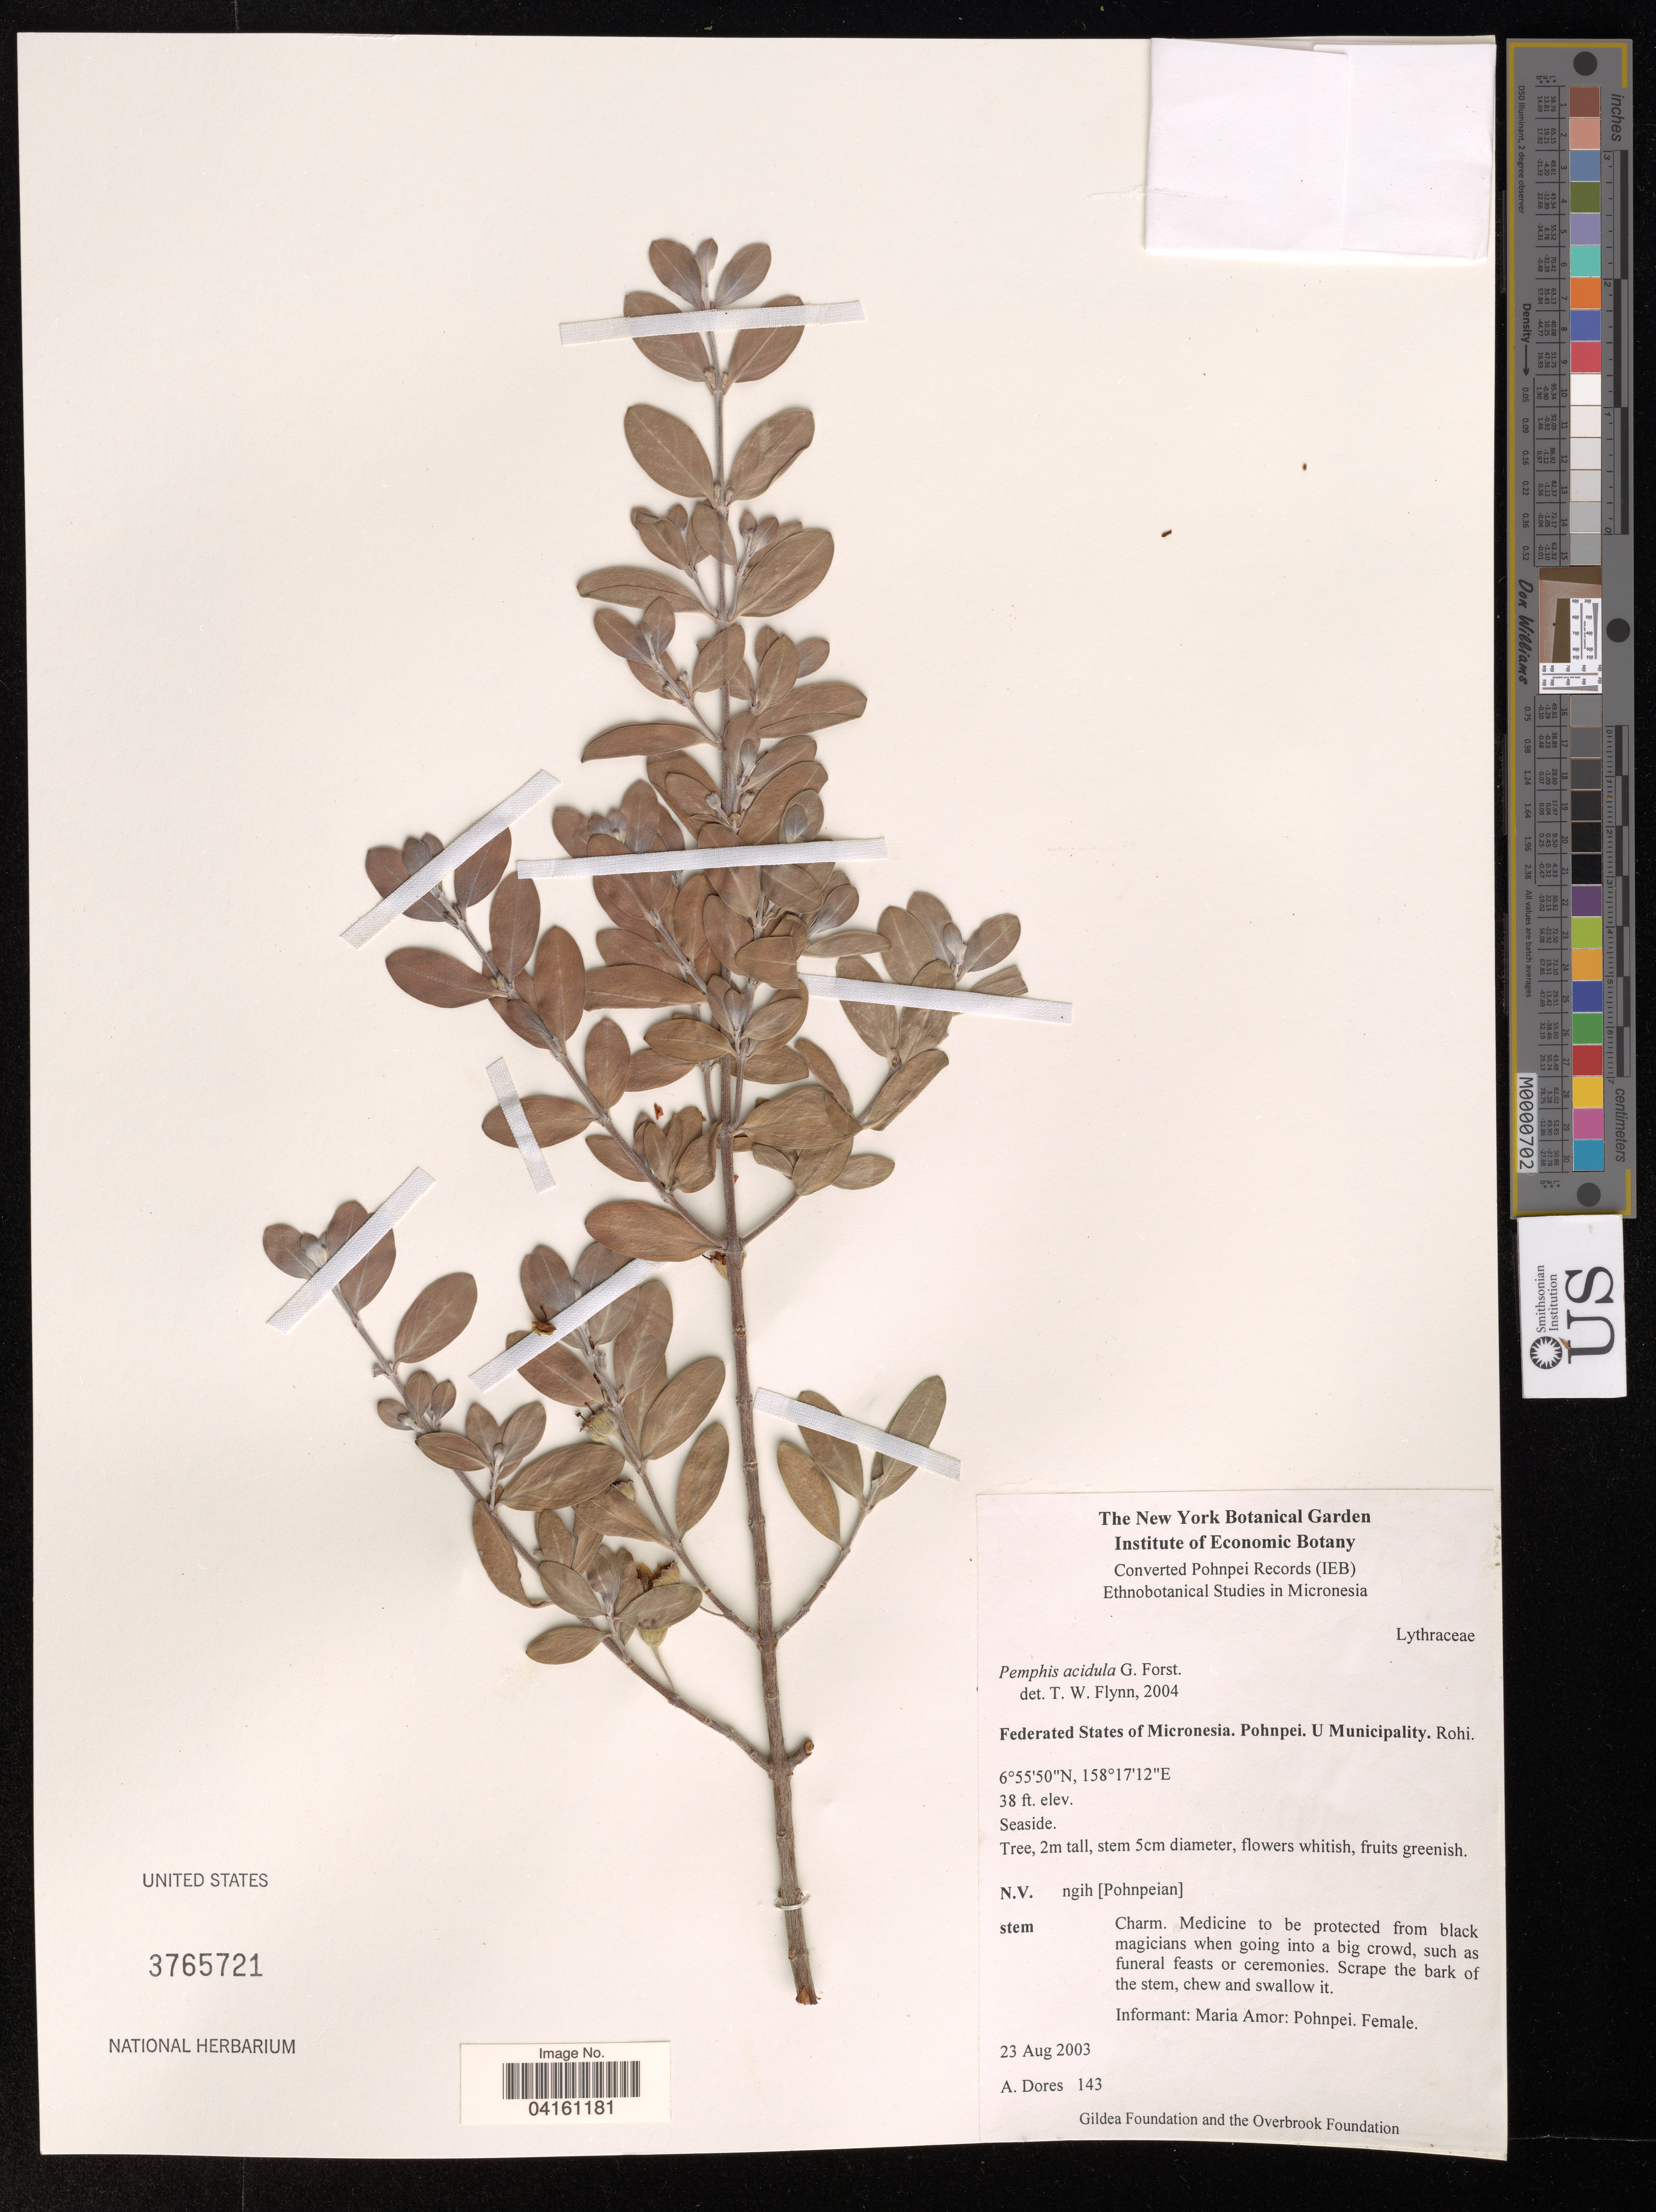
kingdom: Plantae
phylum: Tracheophyta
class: Magnoliopsida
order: Myrtales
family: Lythraceae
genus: Pemphis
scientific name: Pemphis acidula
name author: J.R. Forst. & G. Forst.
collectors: A. Dores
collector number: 143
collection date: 2003-08-23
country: Micronesia, Federated States of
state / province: Pohnpei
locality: U Municipality. Rohi.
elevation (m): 12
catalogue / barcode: US 3765721